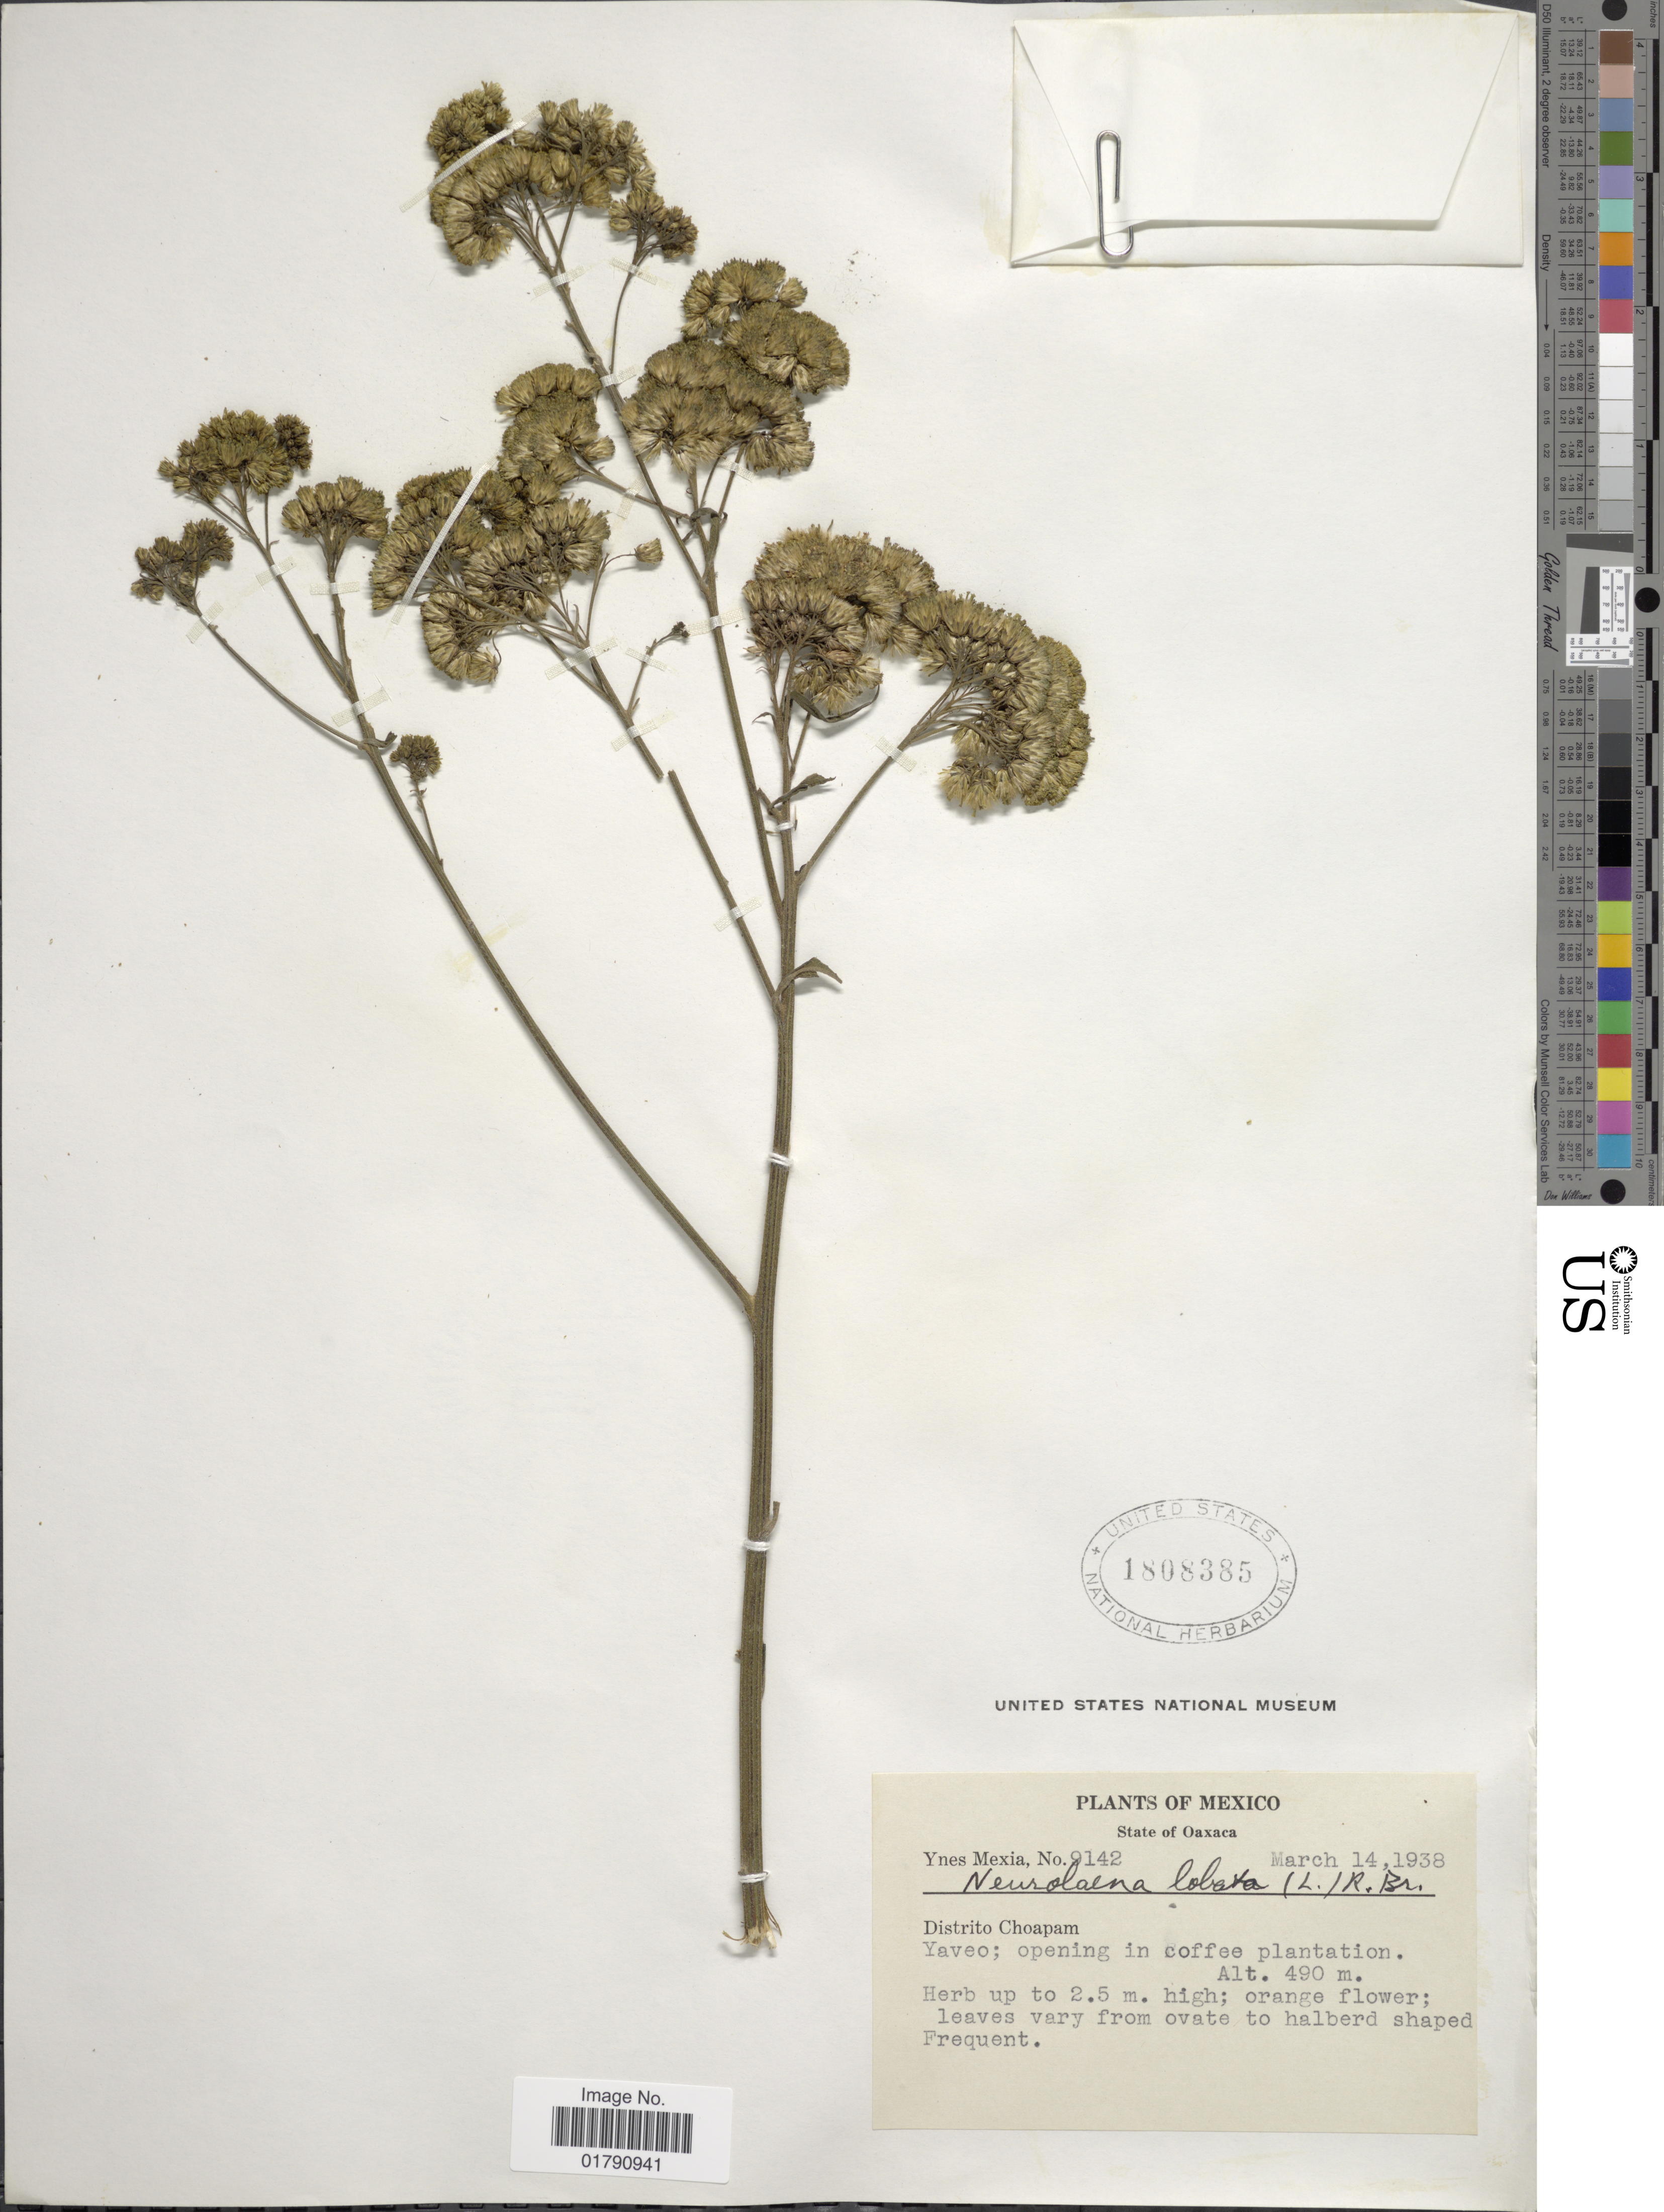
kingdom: Plantae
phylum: Tracheophyta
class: Magnoliopsida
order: Asterales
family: Asteraceae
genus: Neurolaena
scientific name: Neurolaena lobata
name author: (L.) R. Br. ex Cass.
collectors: Y. Mexia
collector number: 9142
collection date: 1938-03-14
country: Mexico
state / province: Oaxaca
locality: Distrito Choapam, Yaveo; opening in coffee plantation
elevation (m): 490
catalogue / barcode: US 1808385